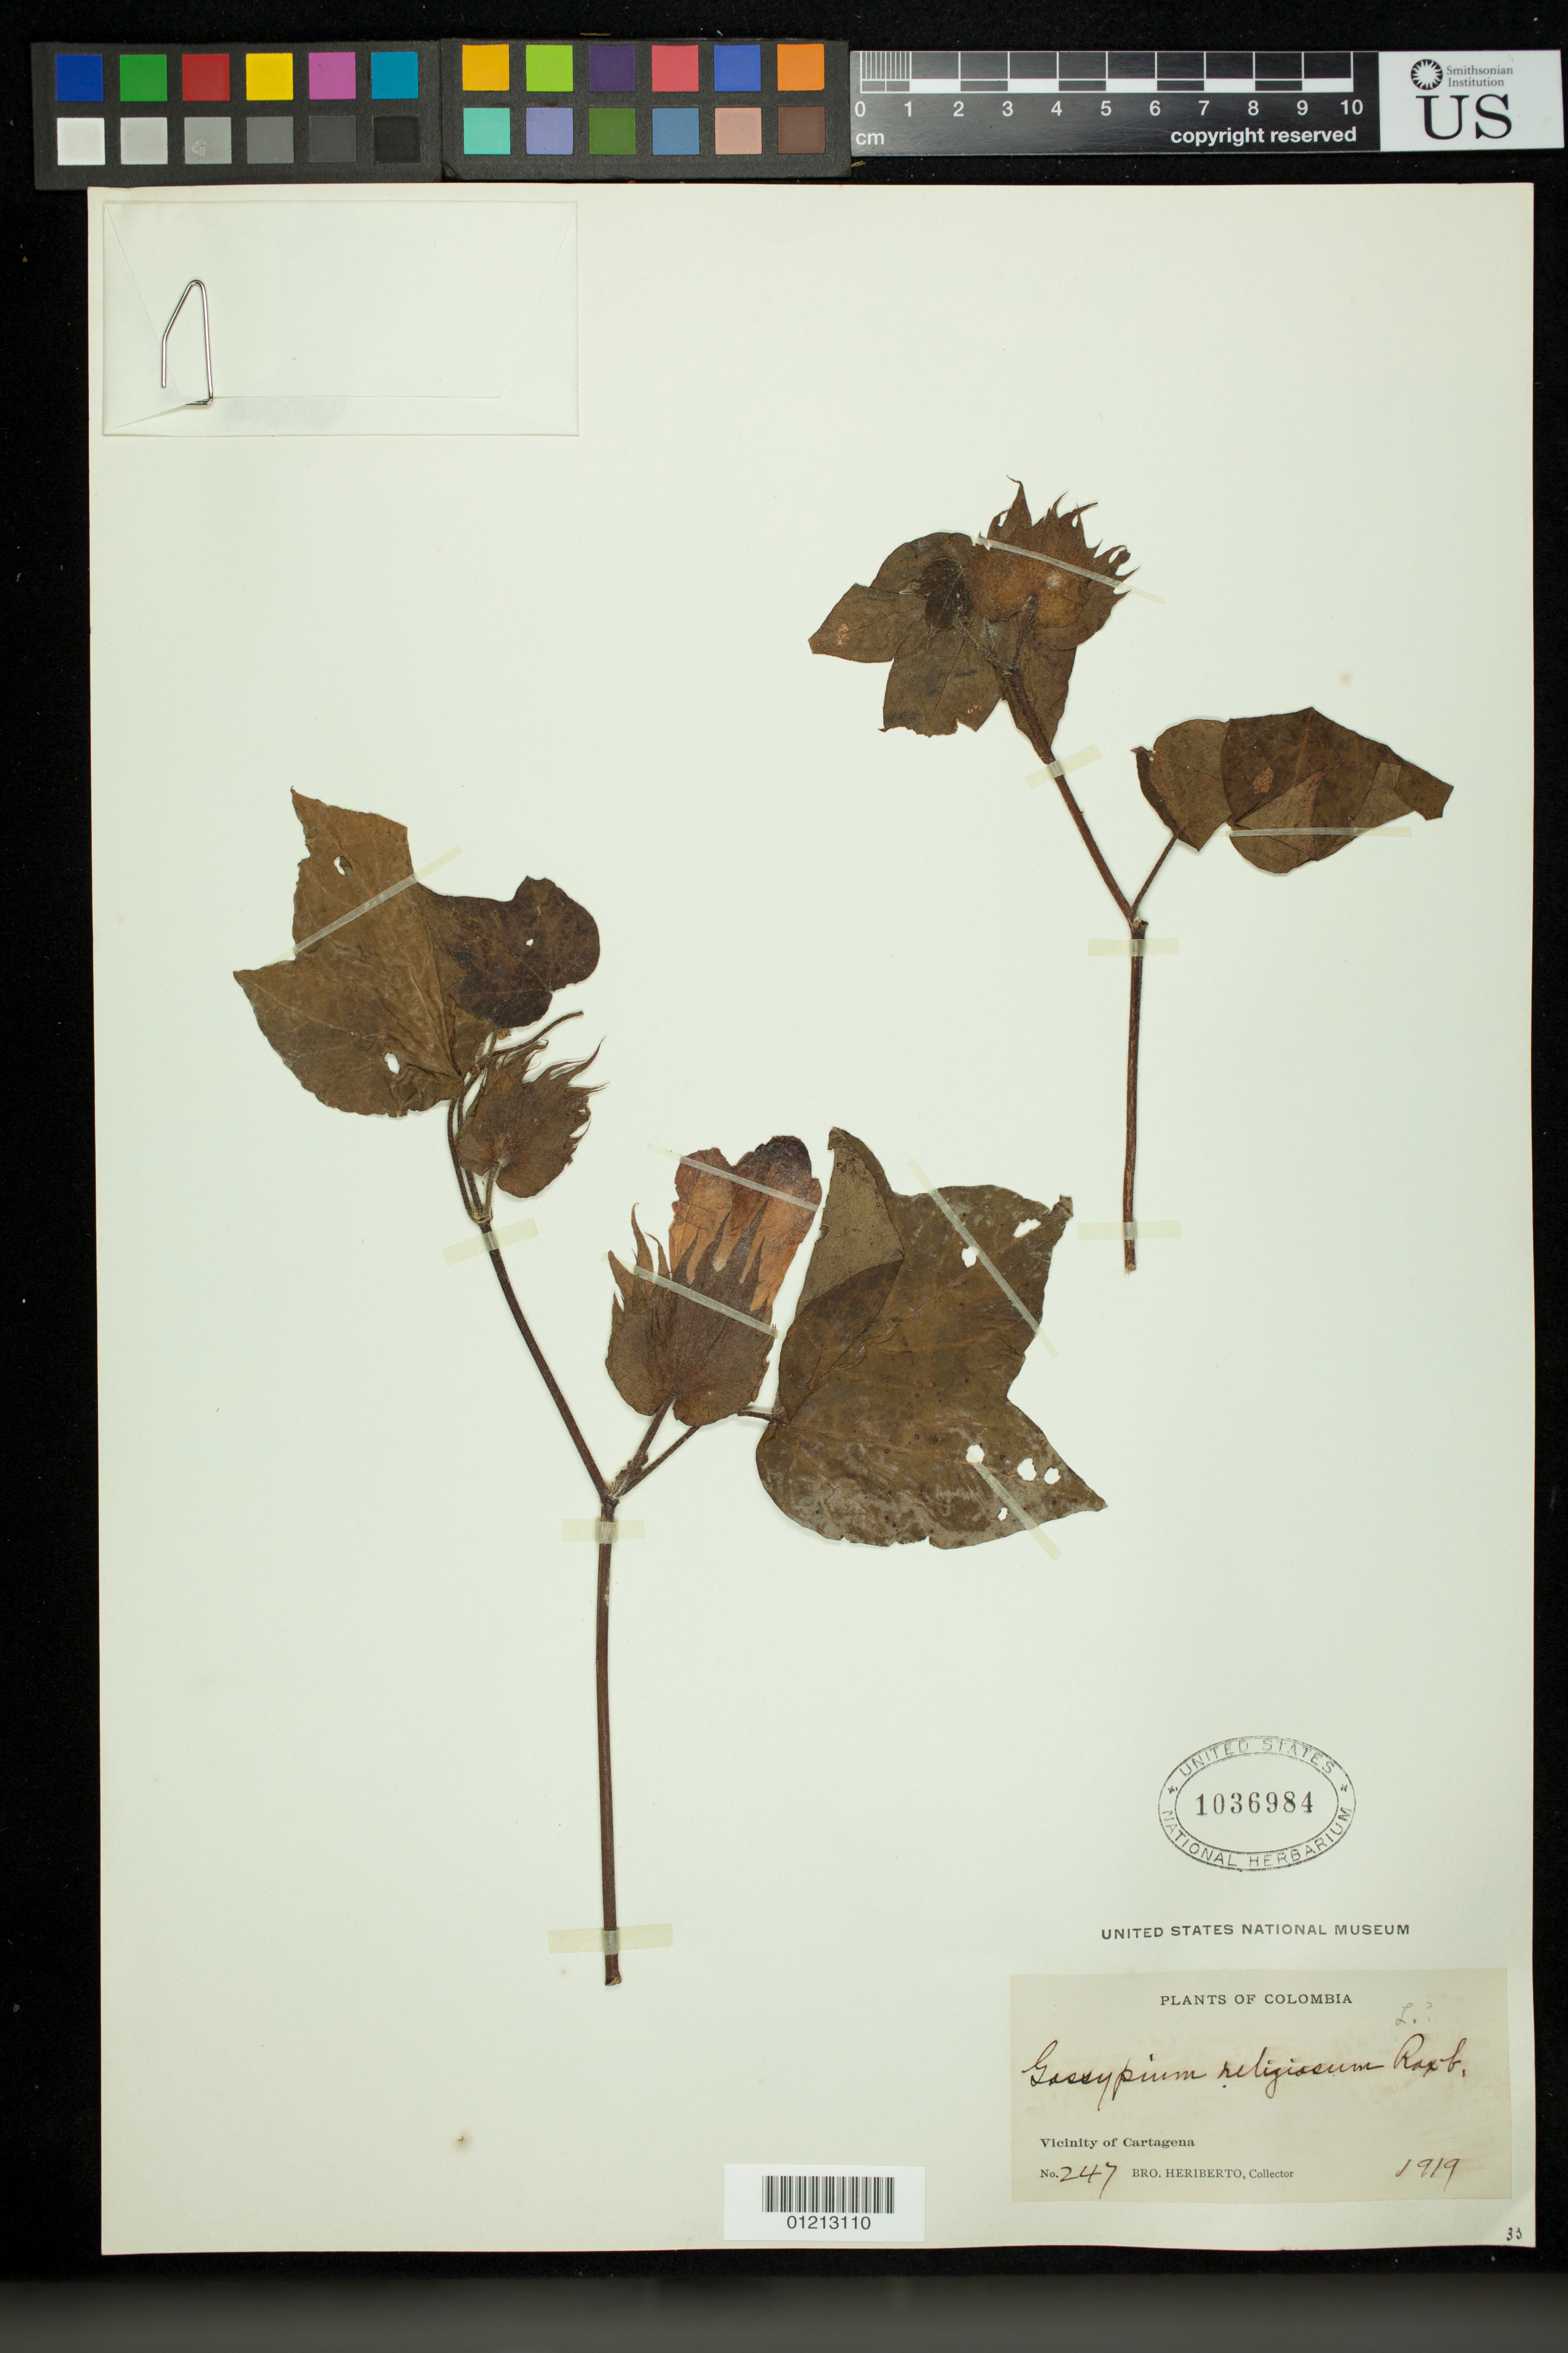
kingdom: Plantae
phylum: Tracheophyta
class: Magnoliopsida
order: Malvales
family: Malvaceae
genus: Gossypium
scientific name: Gossypium religiosum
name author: L.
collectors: B. Heriberto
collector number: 247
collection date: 1919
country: Venezuela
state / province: Bolivar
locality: Vicinity of Cartagena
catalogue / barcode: US 1036984